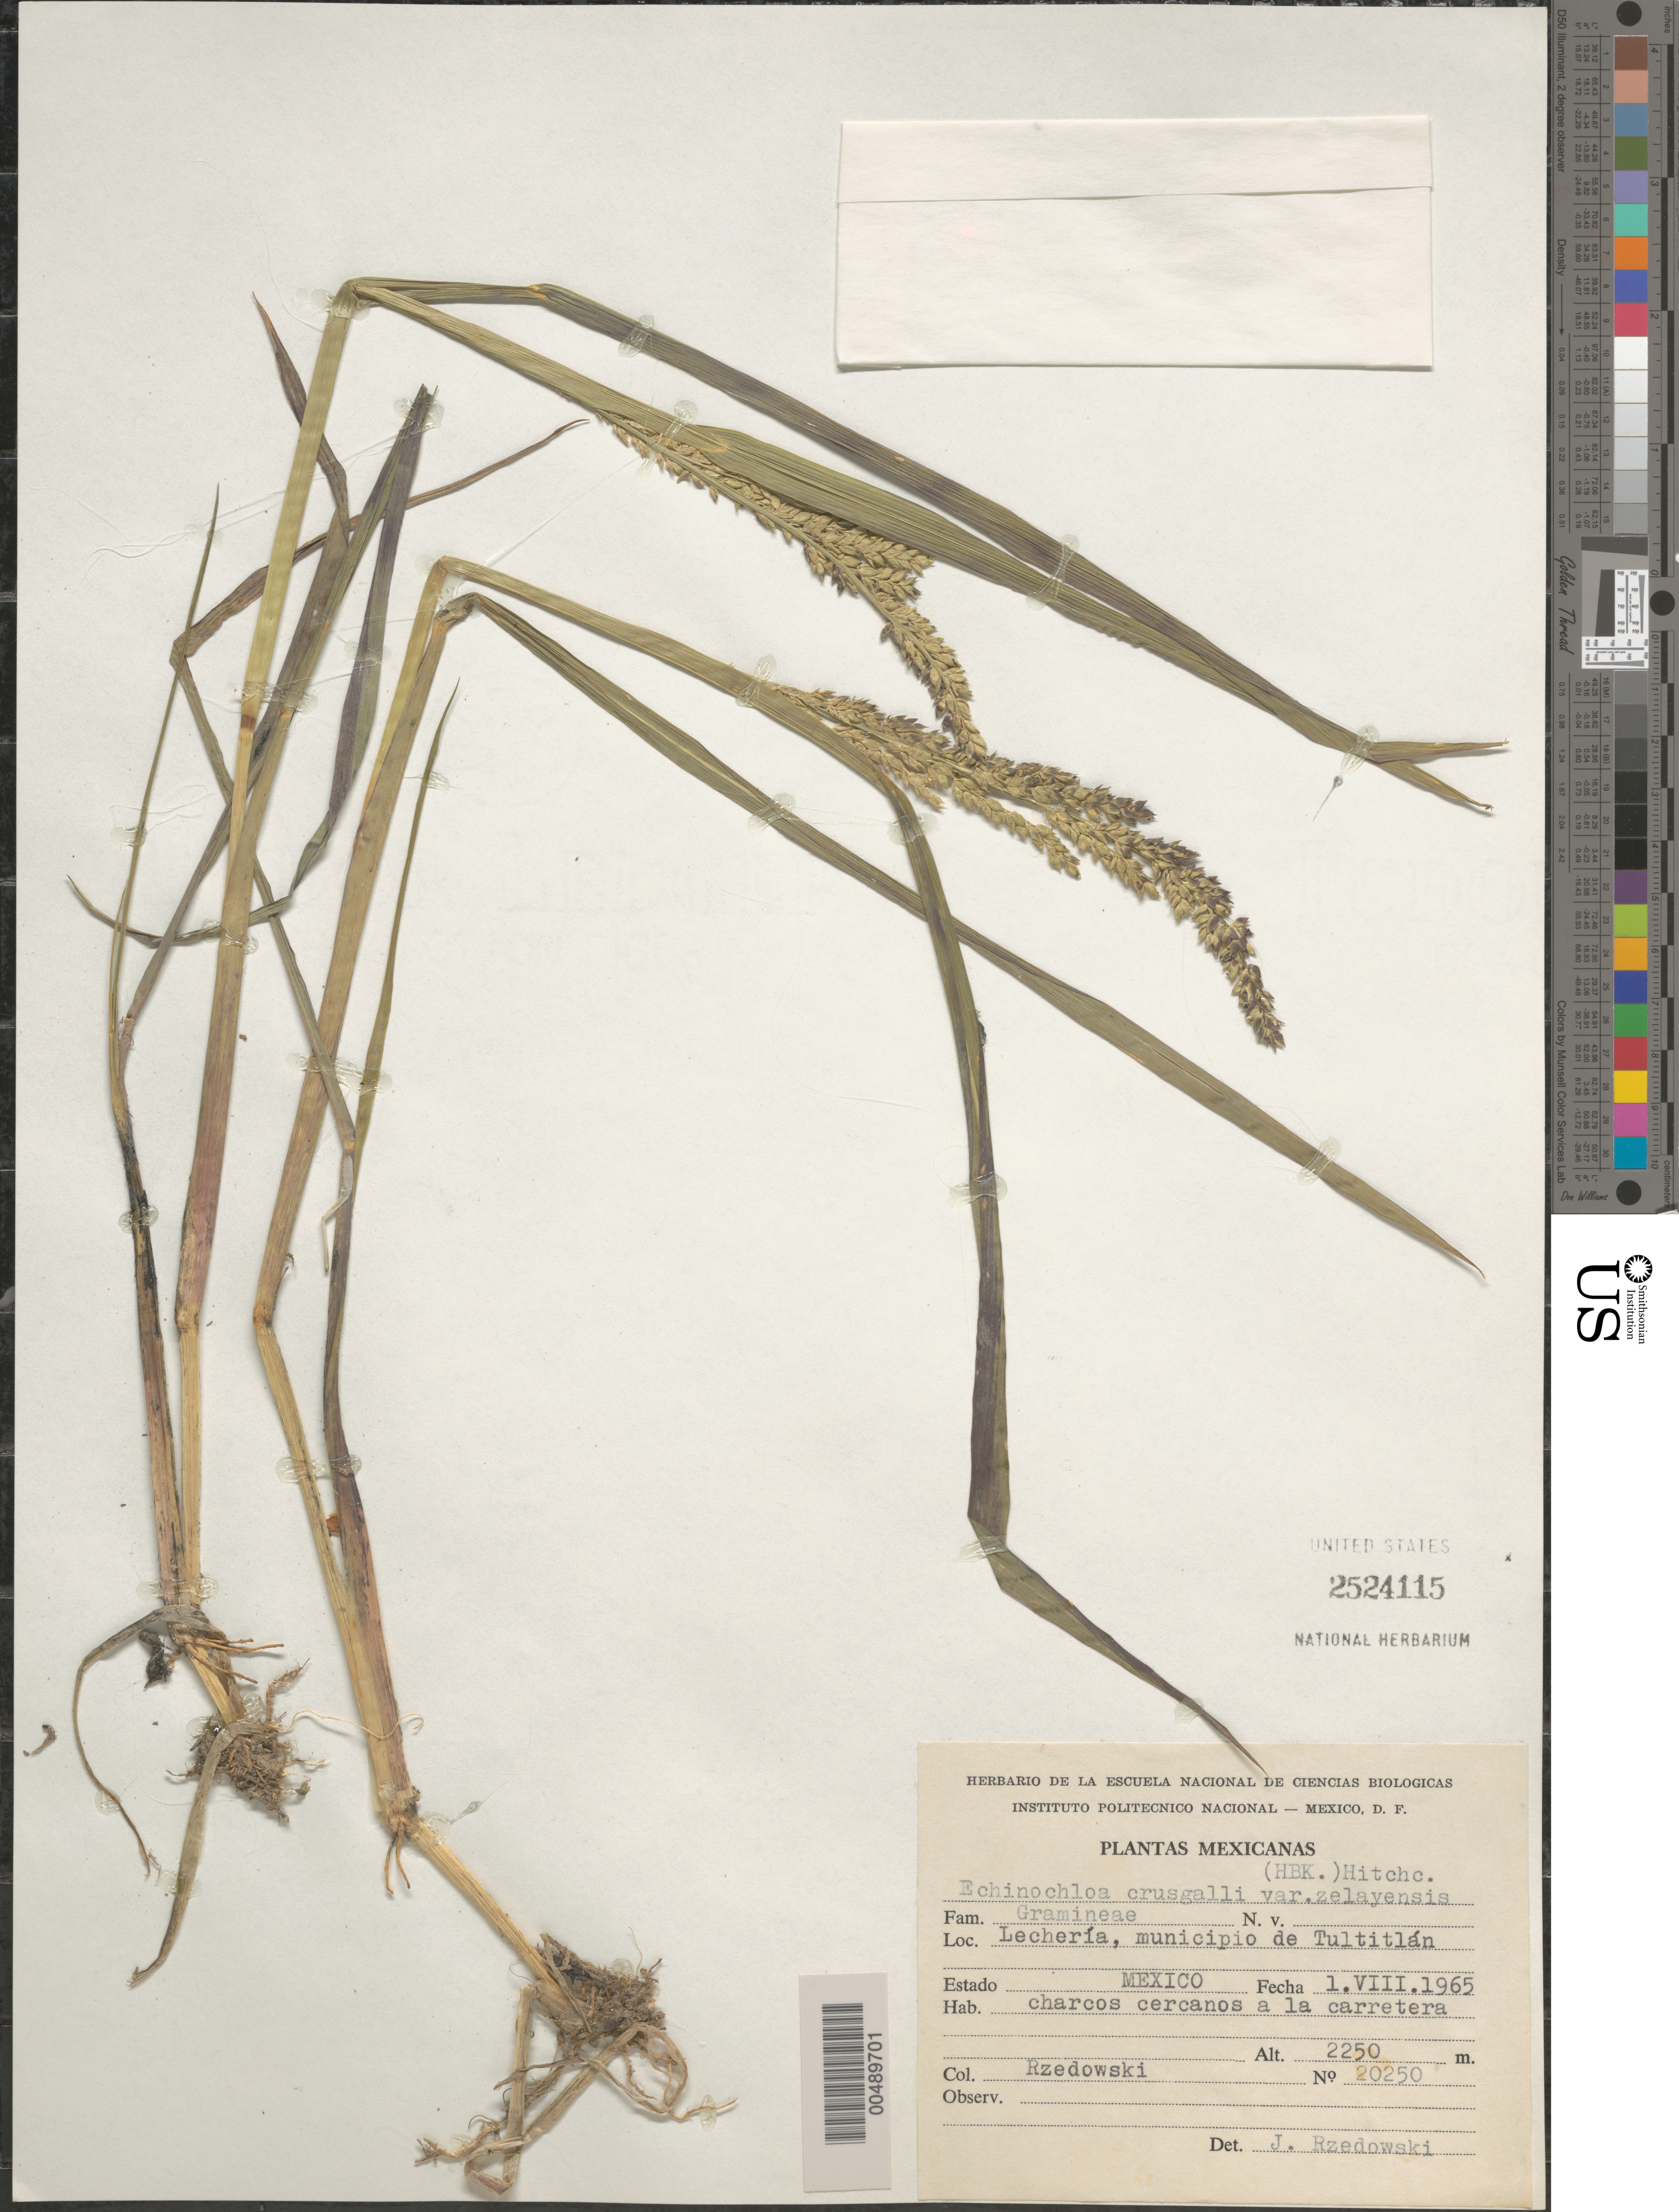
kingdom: Plantae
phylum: Tracheophyta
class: Liliopsida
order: Poales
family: Poaceae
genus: Echinochloa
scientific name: Echinochloa crus-galli var. zelayensis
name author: (Kunth) Hitchc.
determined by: Rzedowski, J.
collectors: J. Rzedowski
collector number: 20250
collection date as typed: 1 Aug 1965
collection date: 1965-08-01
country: Mexico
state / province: México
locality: Lechería, Tultitlán Mun.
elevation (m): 2250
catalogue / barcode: US 2524115